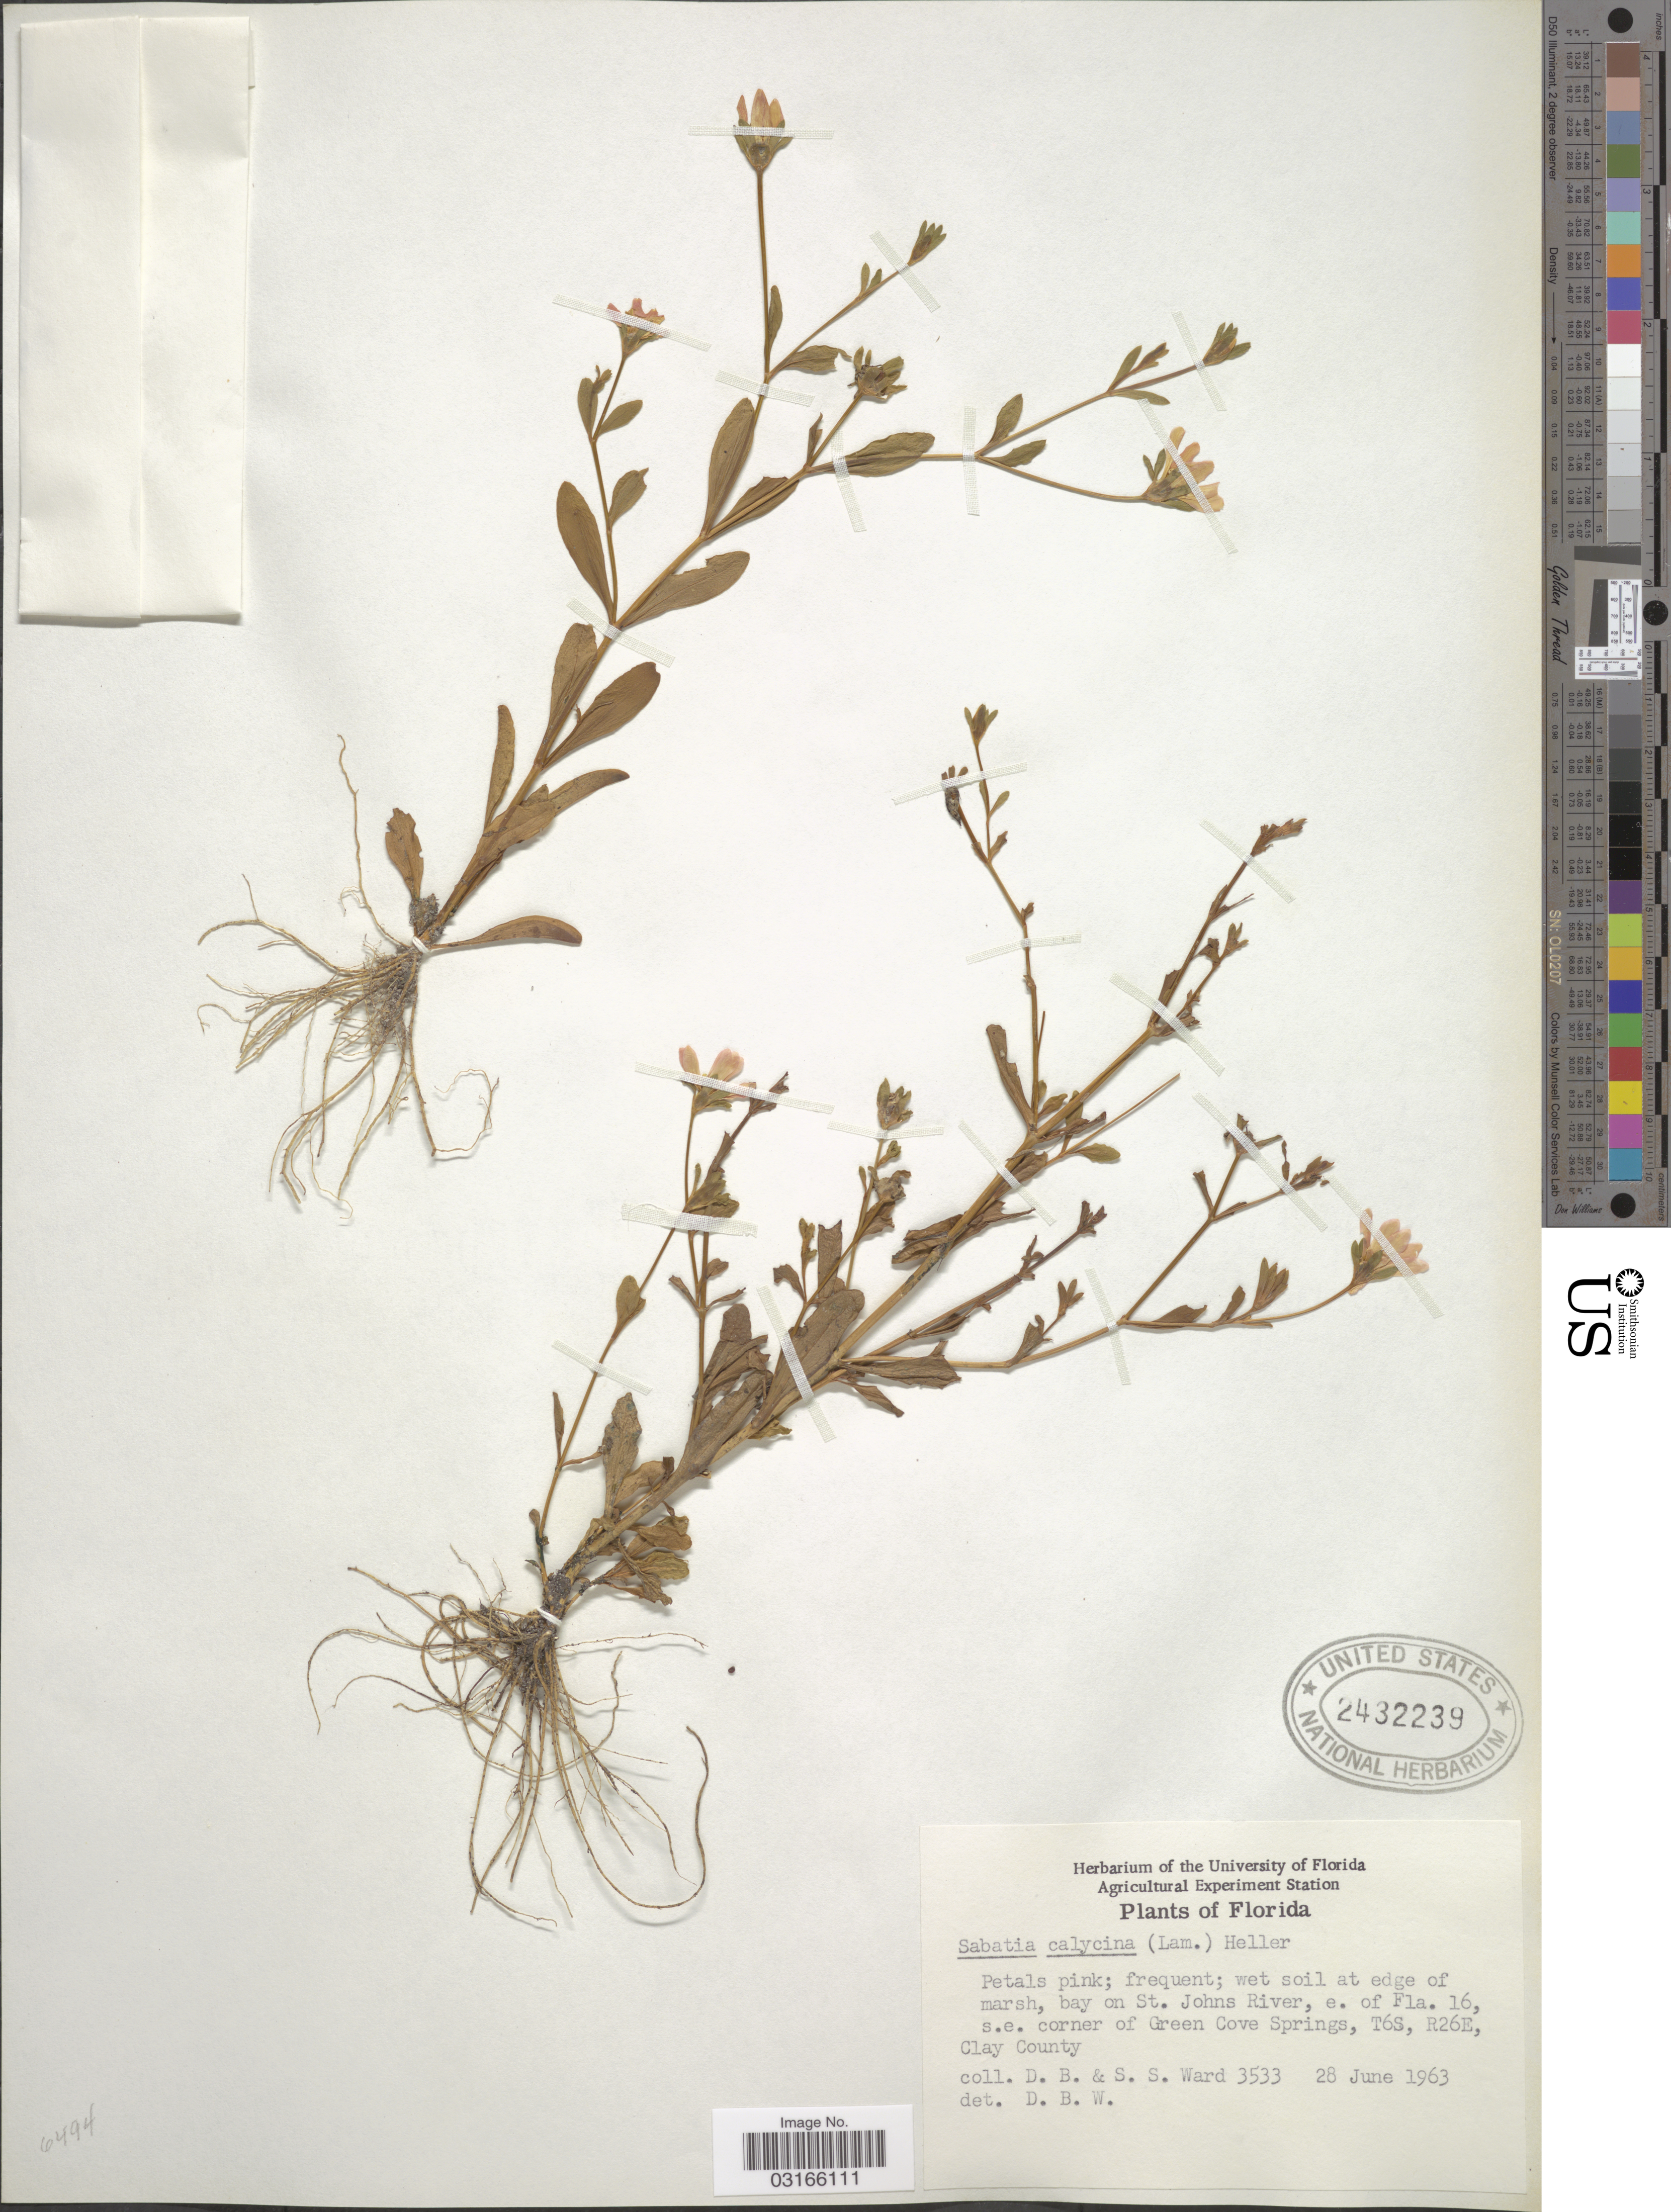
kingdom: Plantae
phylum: Tracheophyta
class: Magnoliopsida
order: Gentianales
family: Gentianaceae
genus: Sabatia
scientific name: Sabatia calycina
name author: (Lam.) A. Heller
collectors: D. B. Ward & S. S. Ward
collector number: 3533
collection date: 1963-06-28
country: United States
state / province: Florida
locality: Wet soil at edge of marsh, bay on St. Johns River, e. of Fla. 16, s.e. corner of Green Cove Springs, T6S, R26E, Clay County.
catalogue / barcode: US 2432239